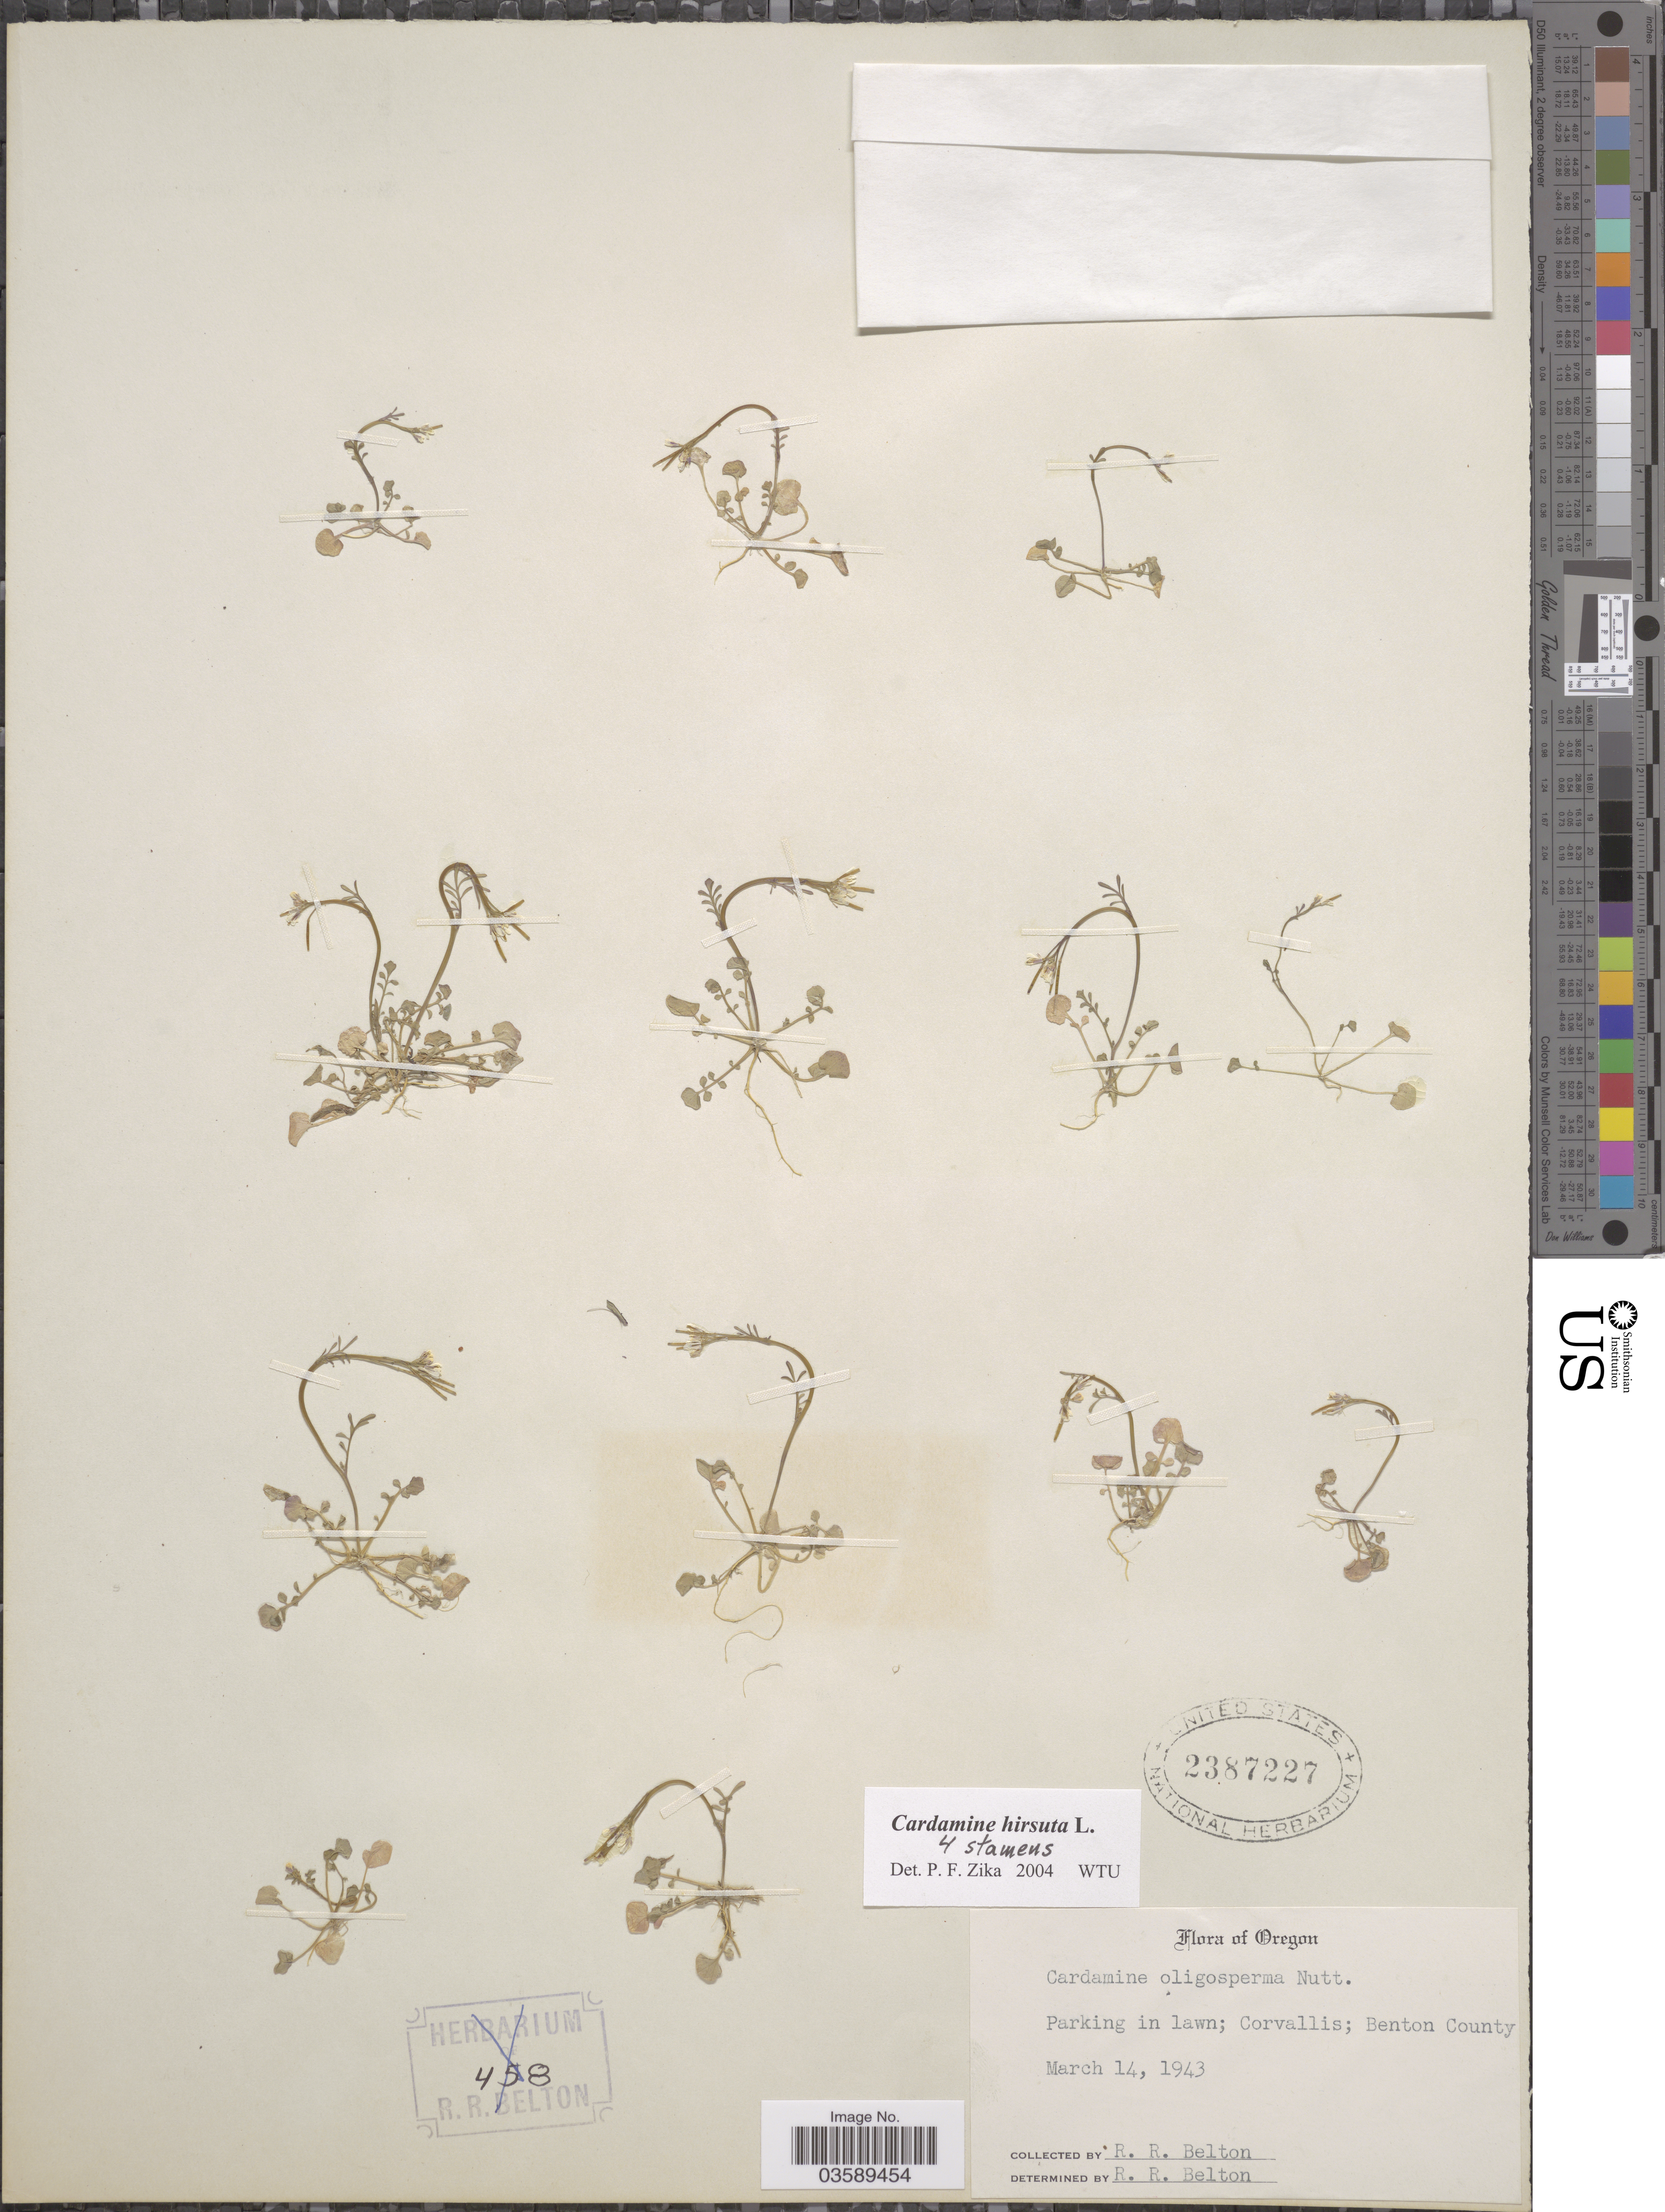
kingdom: Plantae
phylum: Tracheophyta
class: Magnoliopsida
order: Brassicales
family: Brassicaceae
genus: Cardamine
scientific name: Cardamine hirsuta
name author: L.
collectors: R. Belton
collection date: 1943-03-14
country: United States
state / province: Oregon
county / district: Benton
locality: Parking in lawn; Corvallis; Benton County.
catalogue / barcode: US 2387227